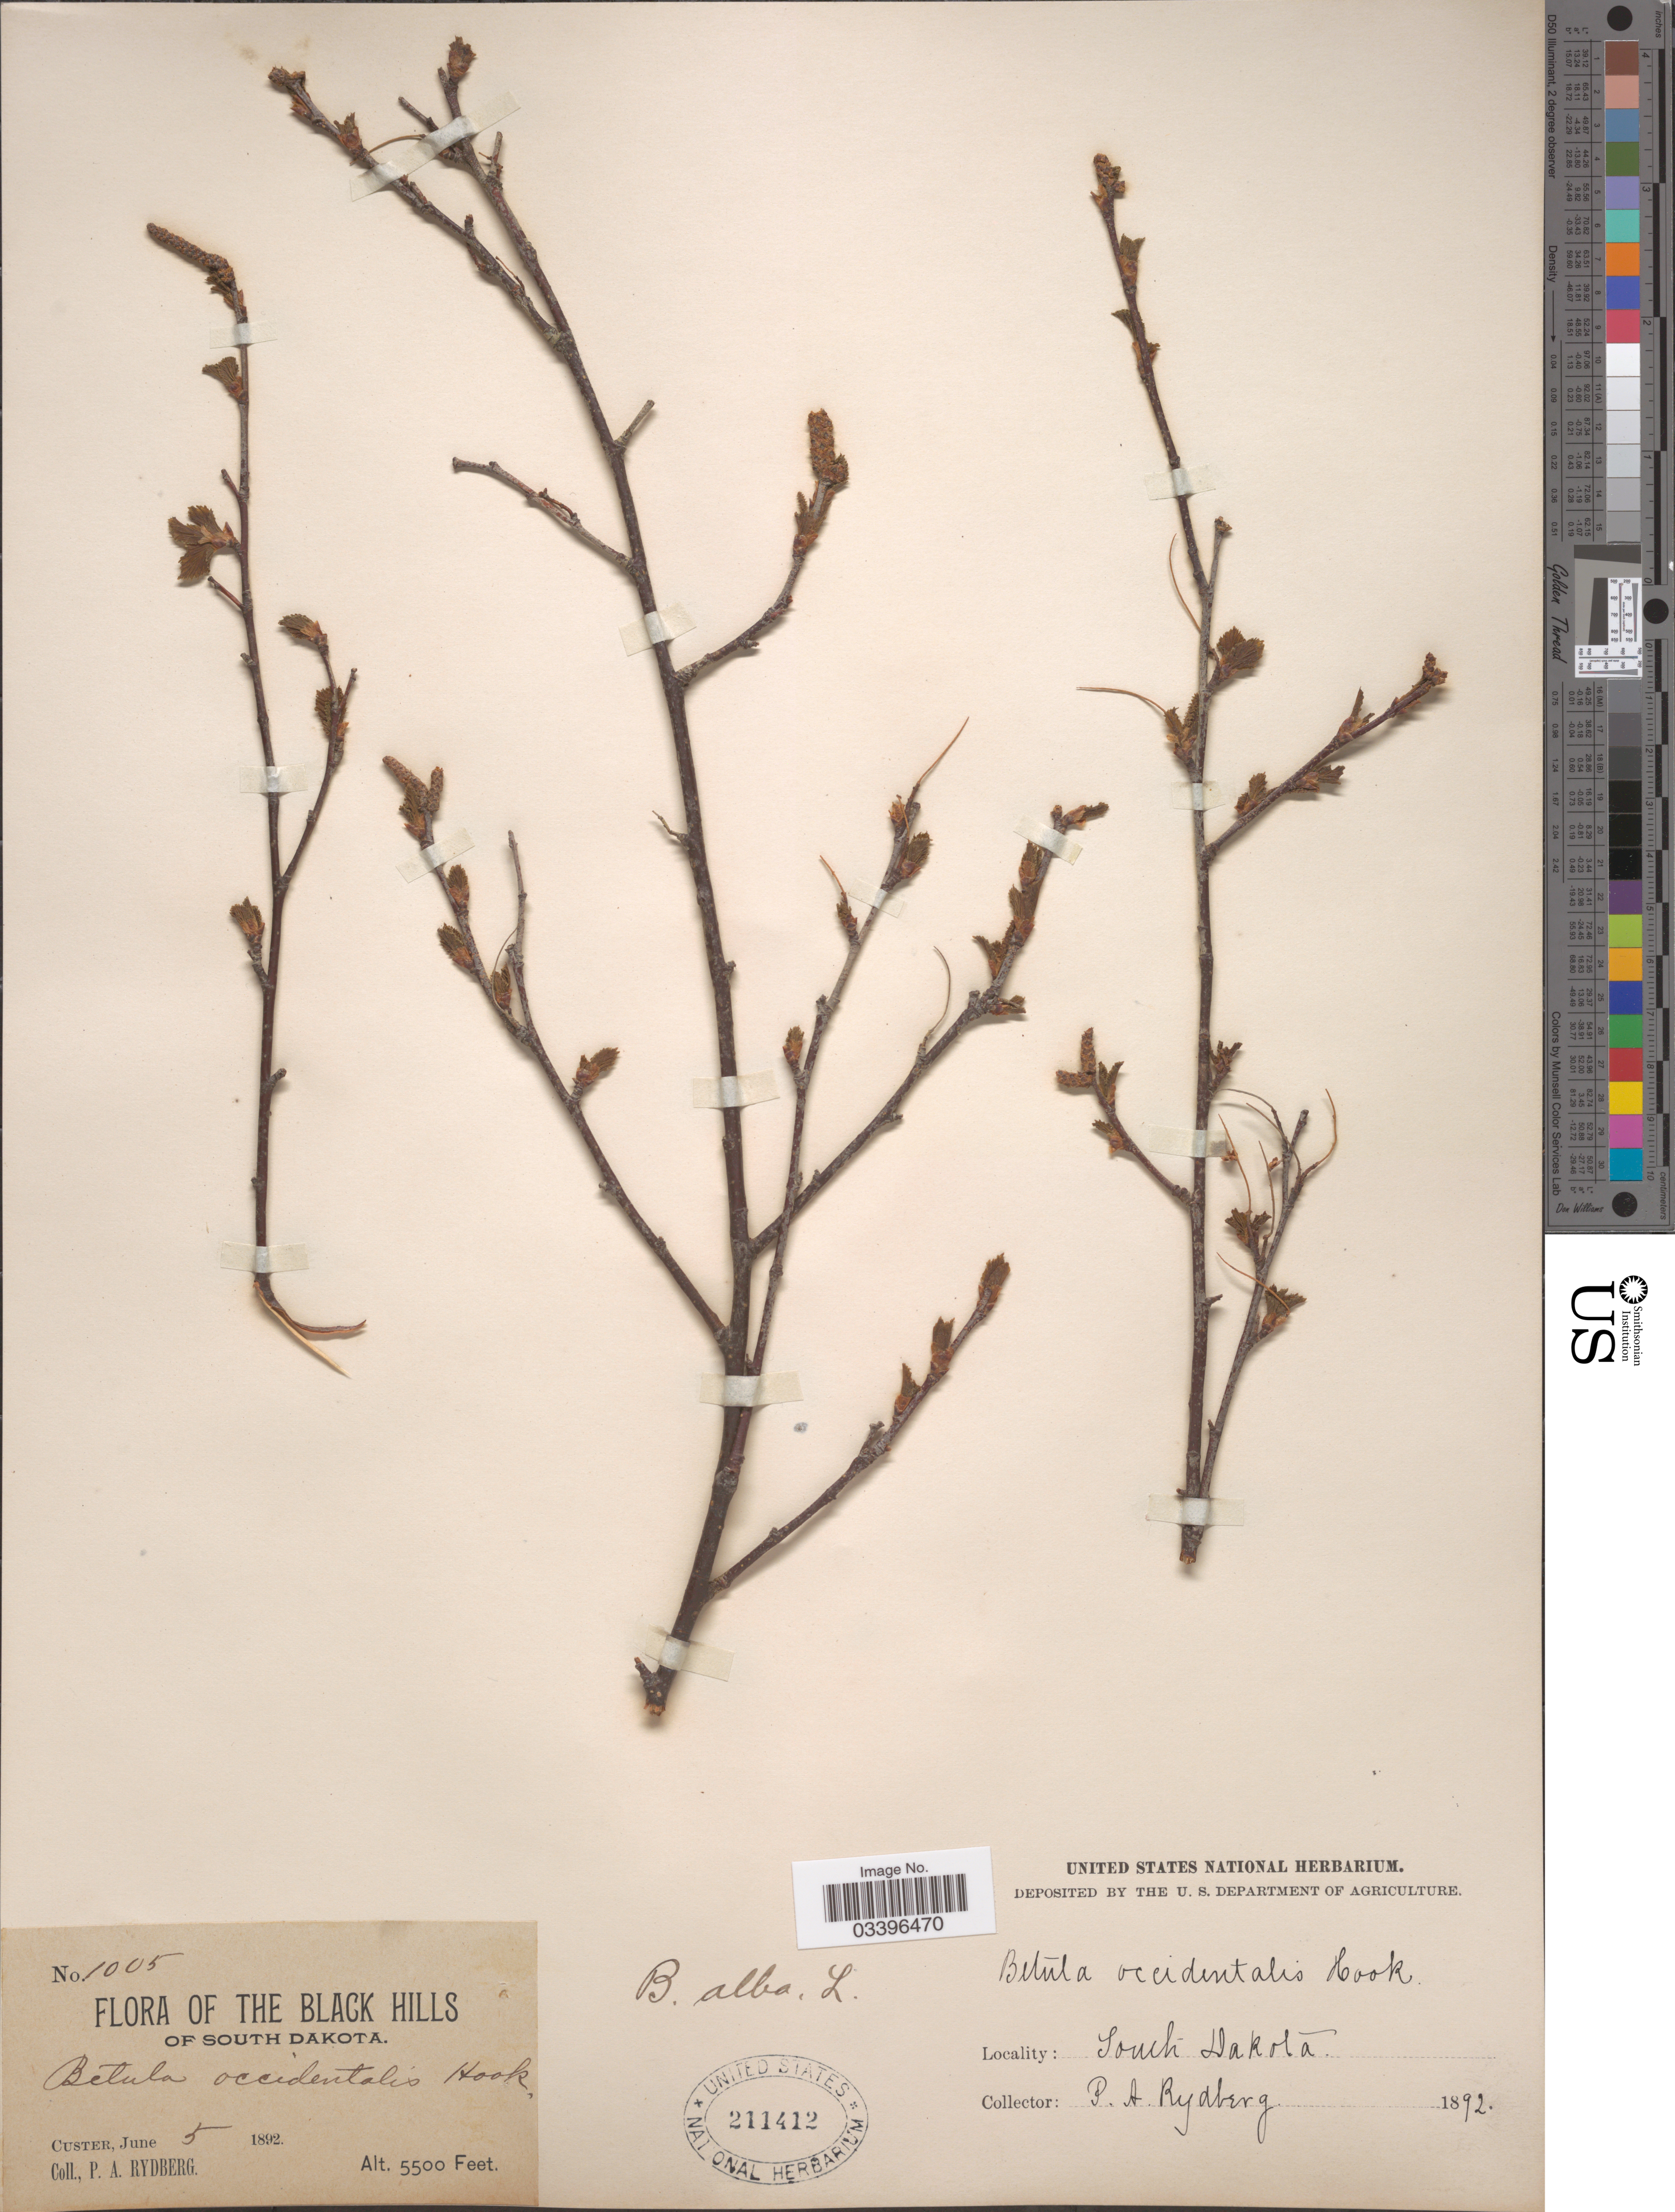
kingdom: Plantae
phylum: Tracheophyta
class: Magnoliopsida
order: Fagales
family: Betulaceae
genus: Betula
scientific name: Betula papyrifera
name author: Marshall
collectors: P. A. Rydberg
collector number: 1005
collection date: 1892-06-05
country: United States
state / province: South Dakota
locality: The Black Hills. Custer.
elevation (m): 1676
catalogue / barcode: US 211412